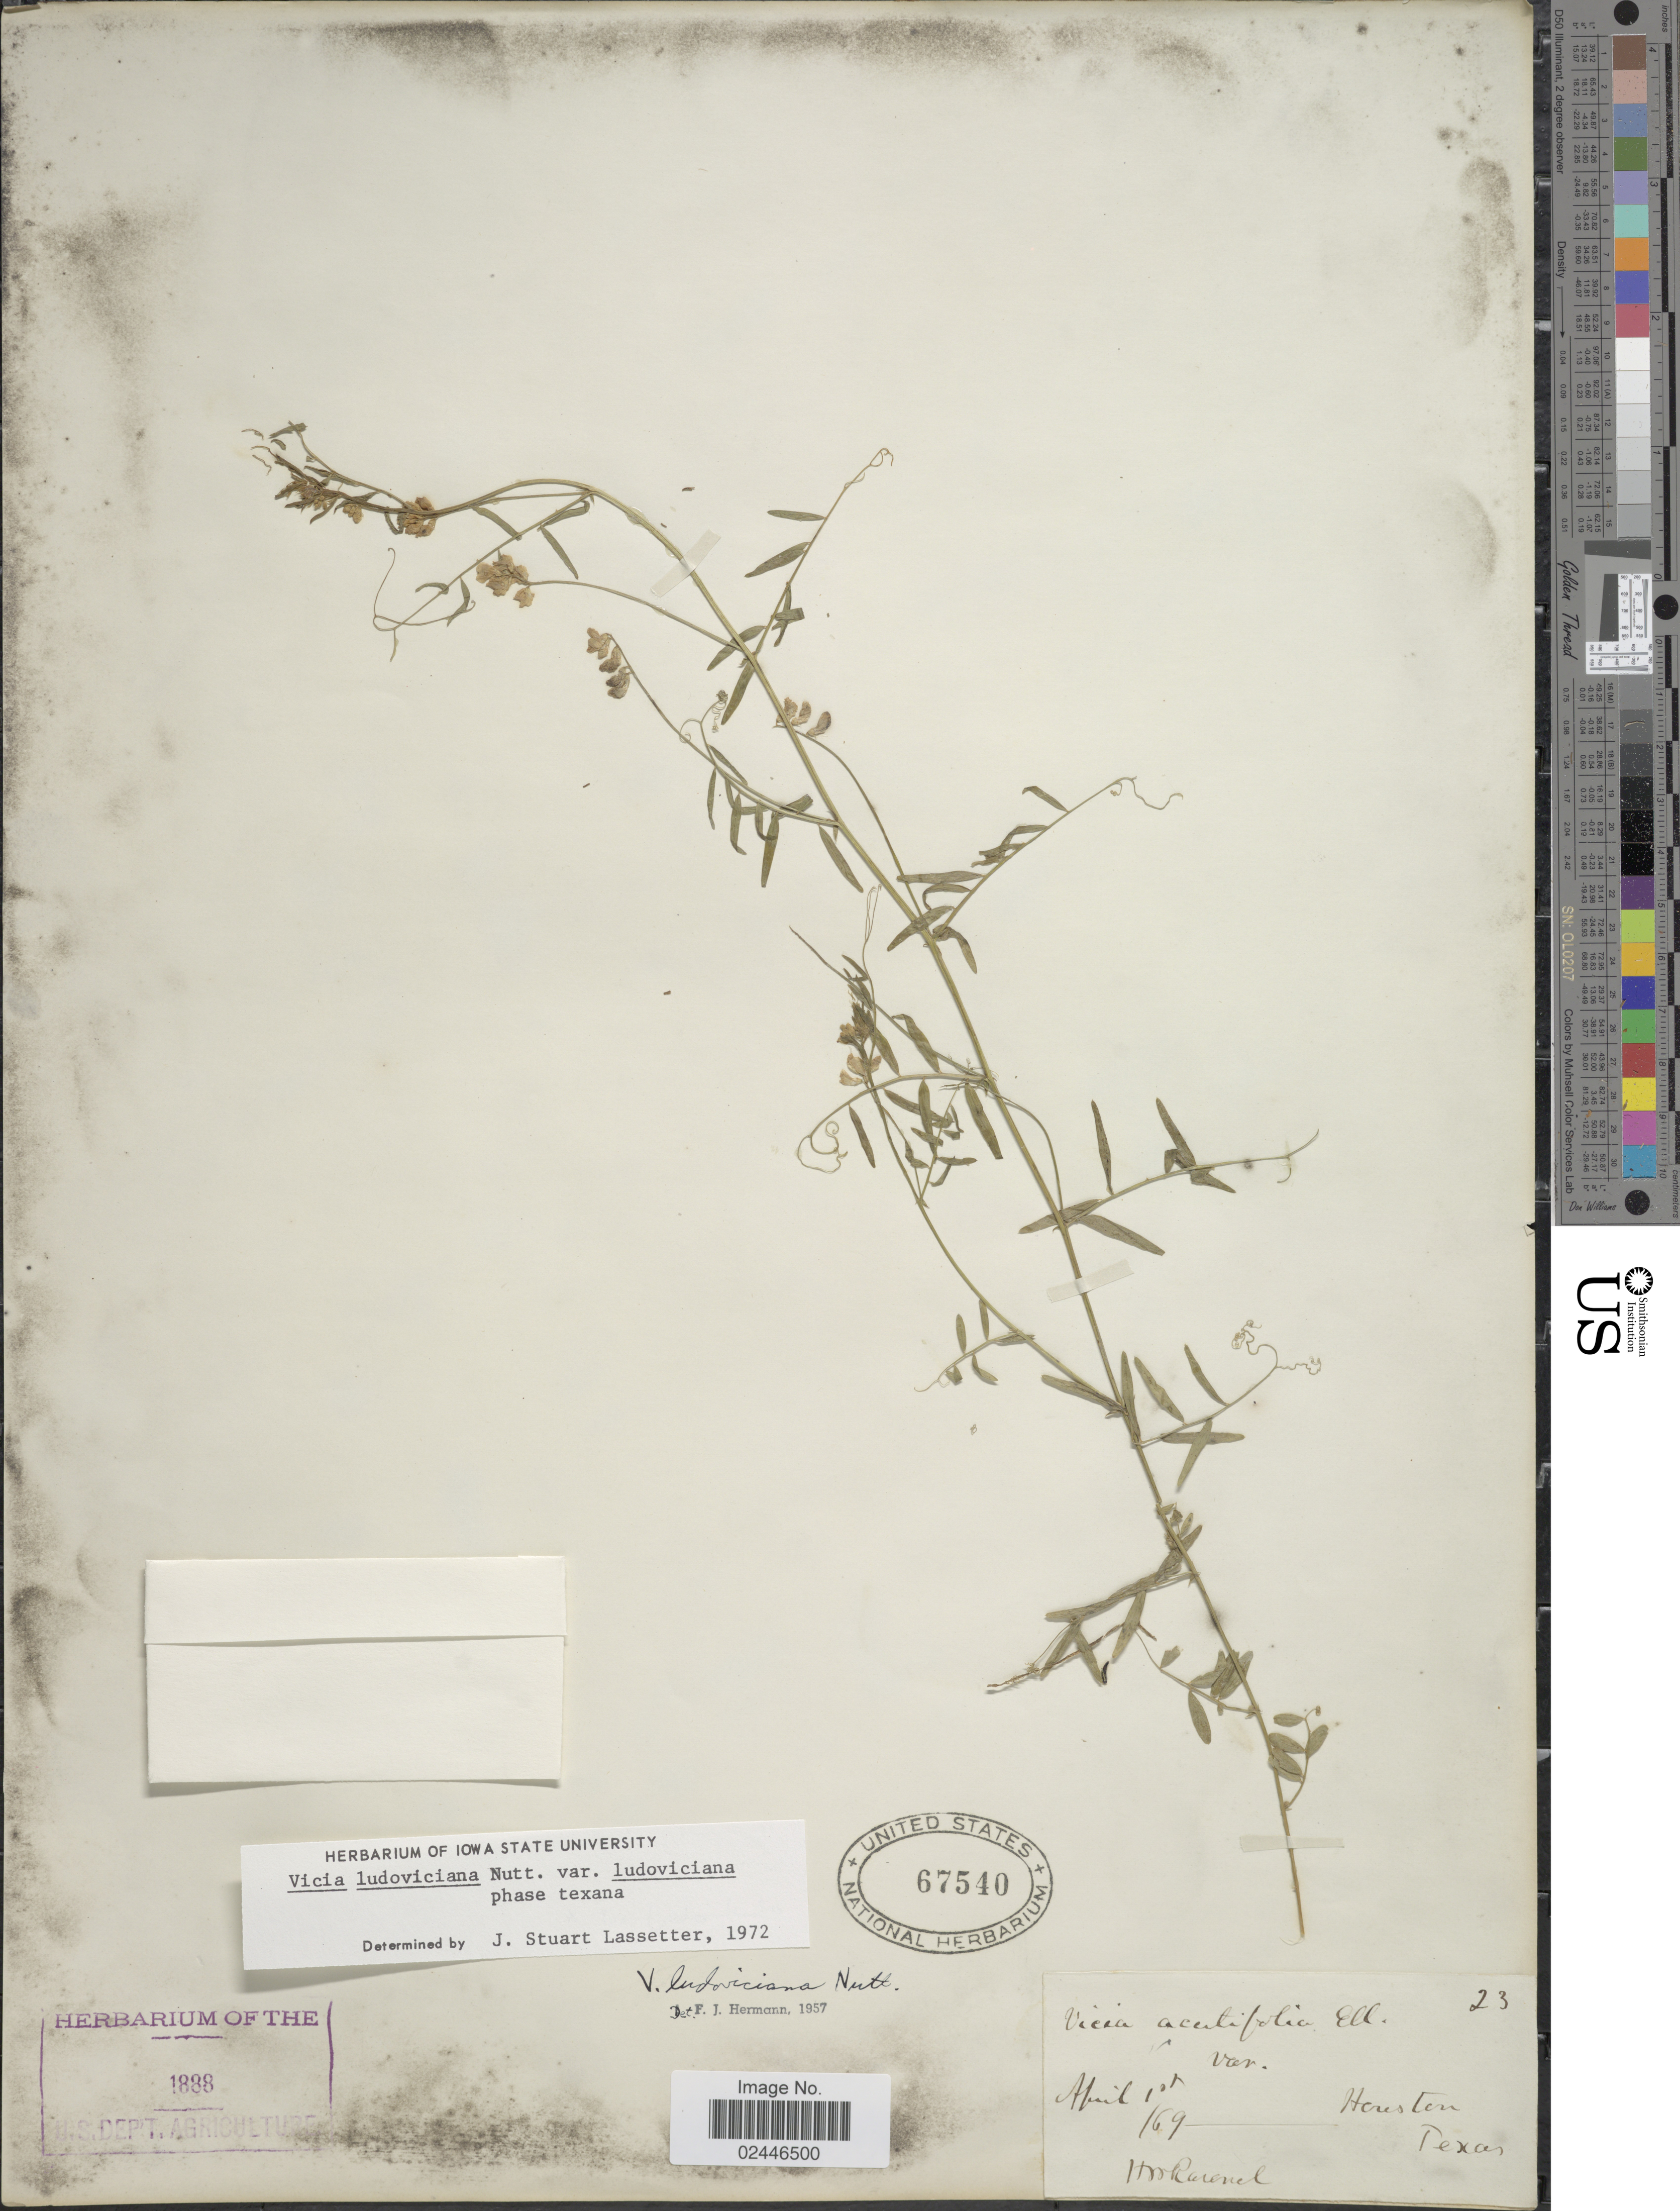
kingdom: Plantae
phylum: Tracheophyta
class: Magnoliopsida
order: Fabales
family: Fabaceae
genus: Vicia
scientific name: Vicia ludoviciana var. ludoviciana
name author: Nutt. ex Torr. & A. Gray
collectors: H. Ravenel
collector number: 23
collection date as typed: Transcribed d/m/y: 1/4/69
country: United States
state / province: Texas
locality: Houston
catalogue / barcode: US 67540